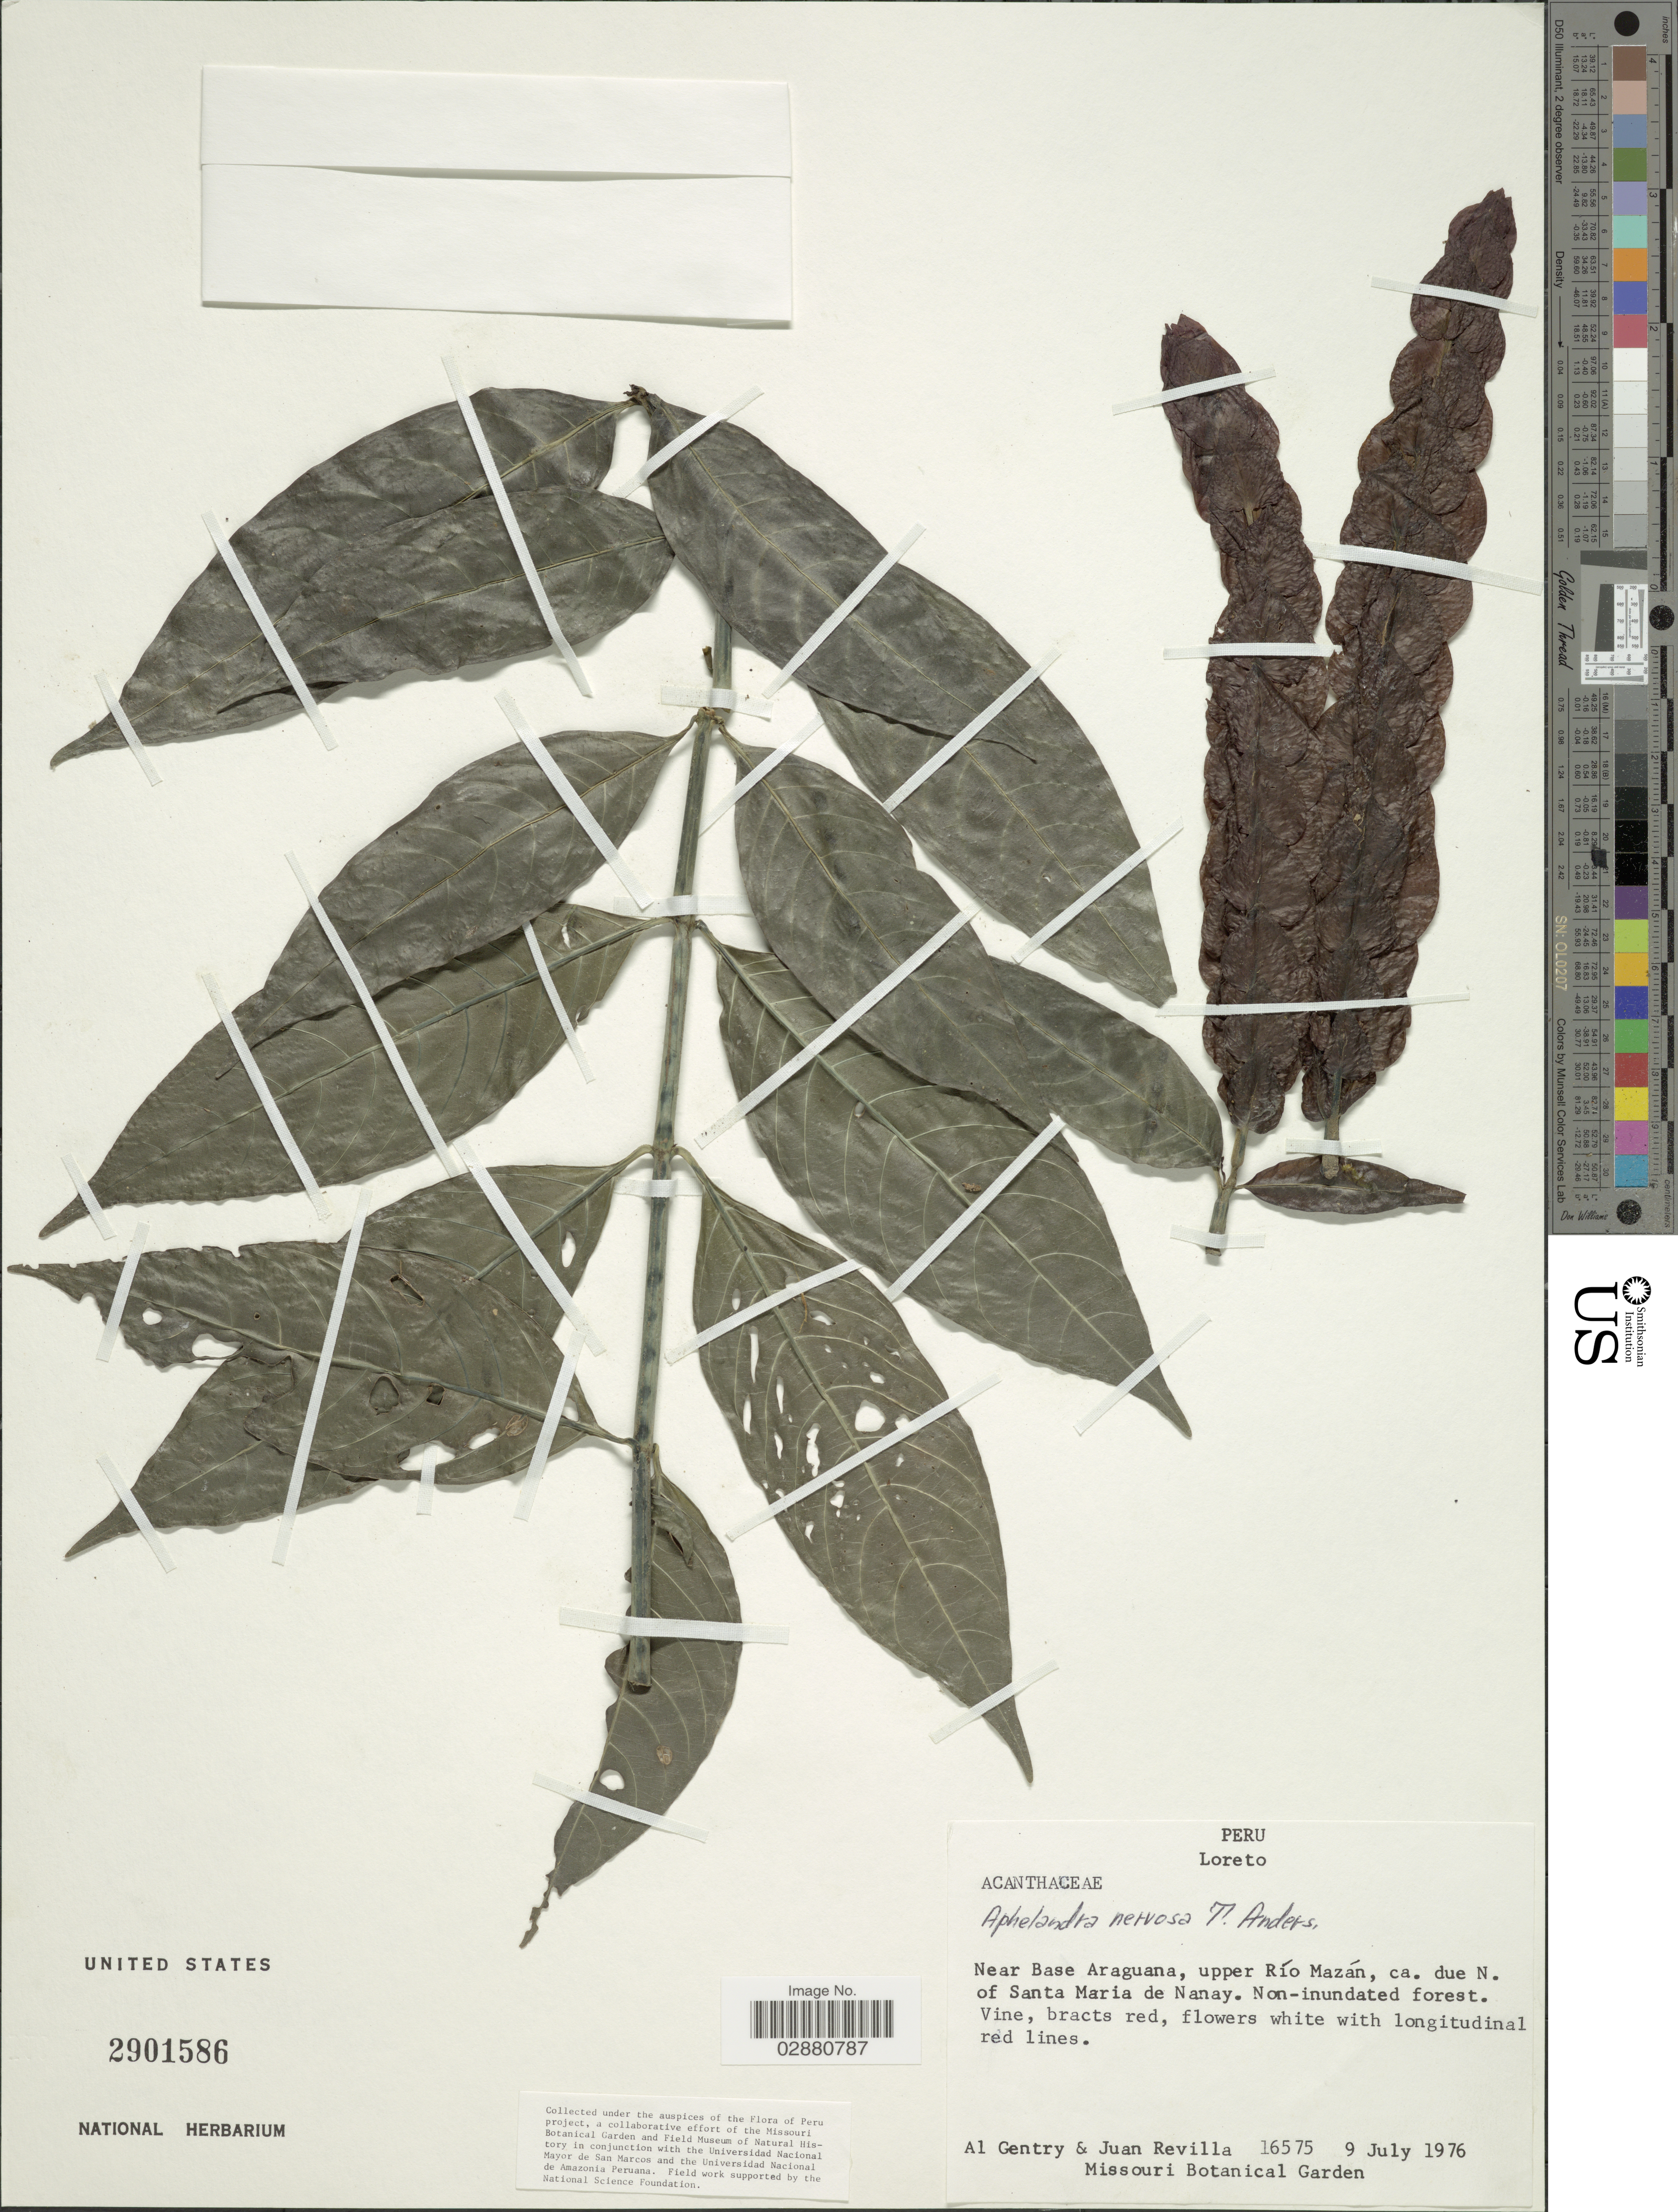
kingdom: Plantae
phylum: Tracheophyta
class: Magnoliopsida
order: Lamiales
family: Acanthaceae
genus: Justicia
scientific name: Justicia scansilis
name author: (Rizzini) V.A.W. Graham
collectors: A. H. Gentry & J. Revilla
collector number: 16575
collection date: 1976-07-09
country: Peru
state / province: Loreto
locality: Near Base Araguana, upper Río Mazán, ca. due N. of Santa Maria de Nanay.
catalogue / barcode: US 2901586